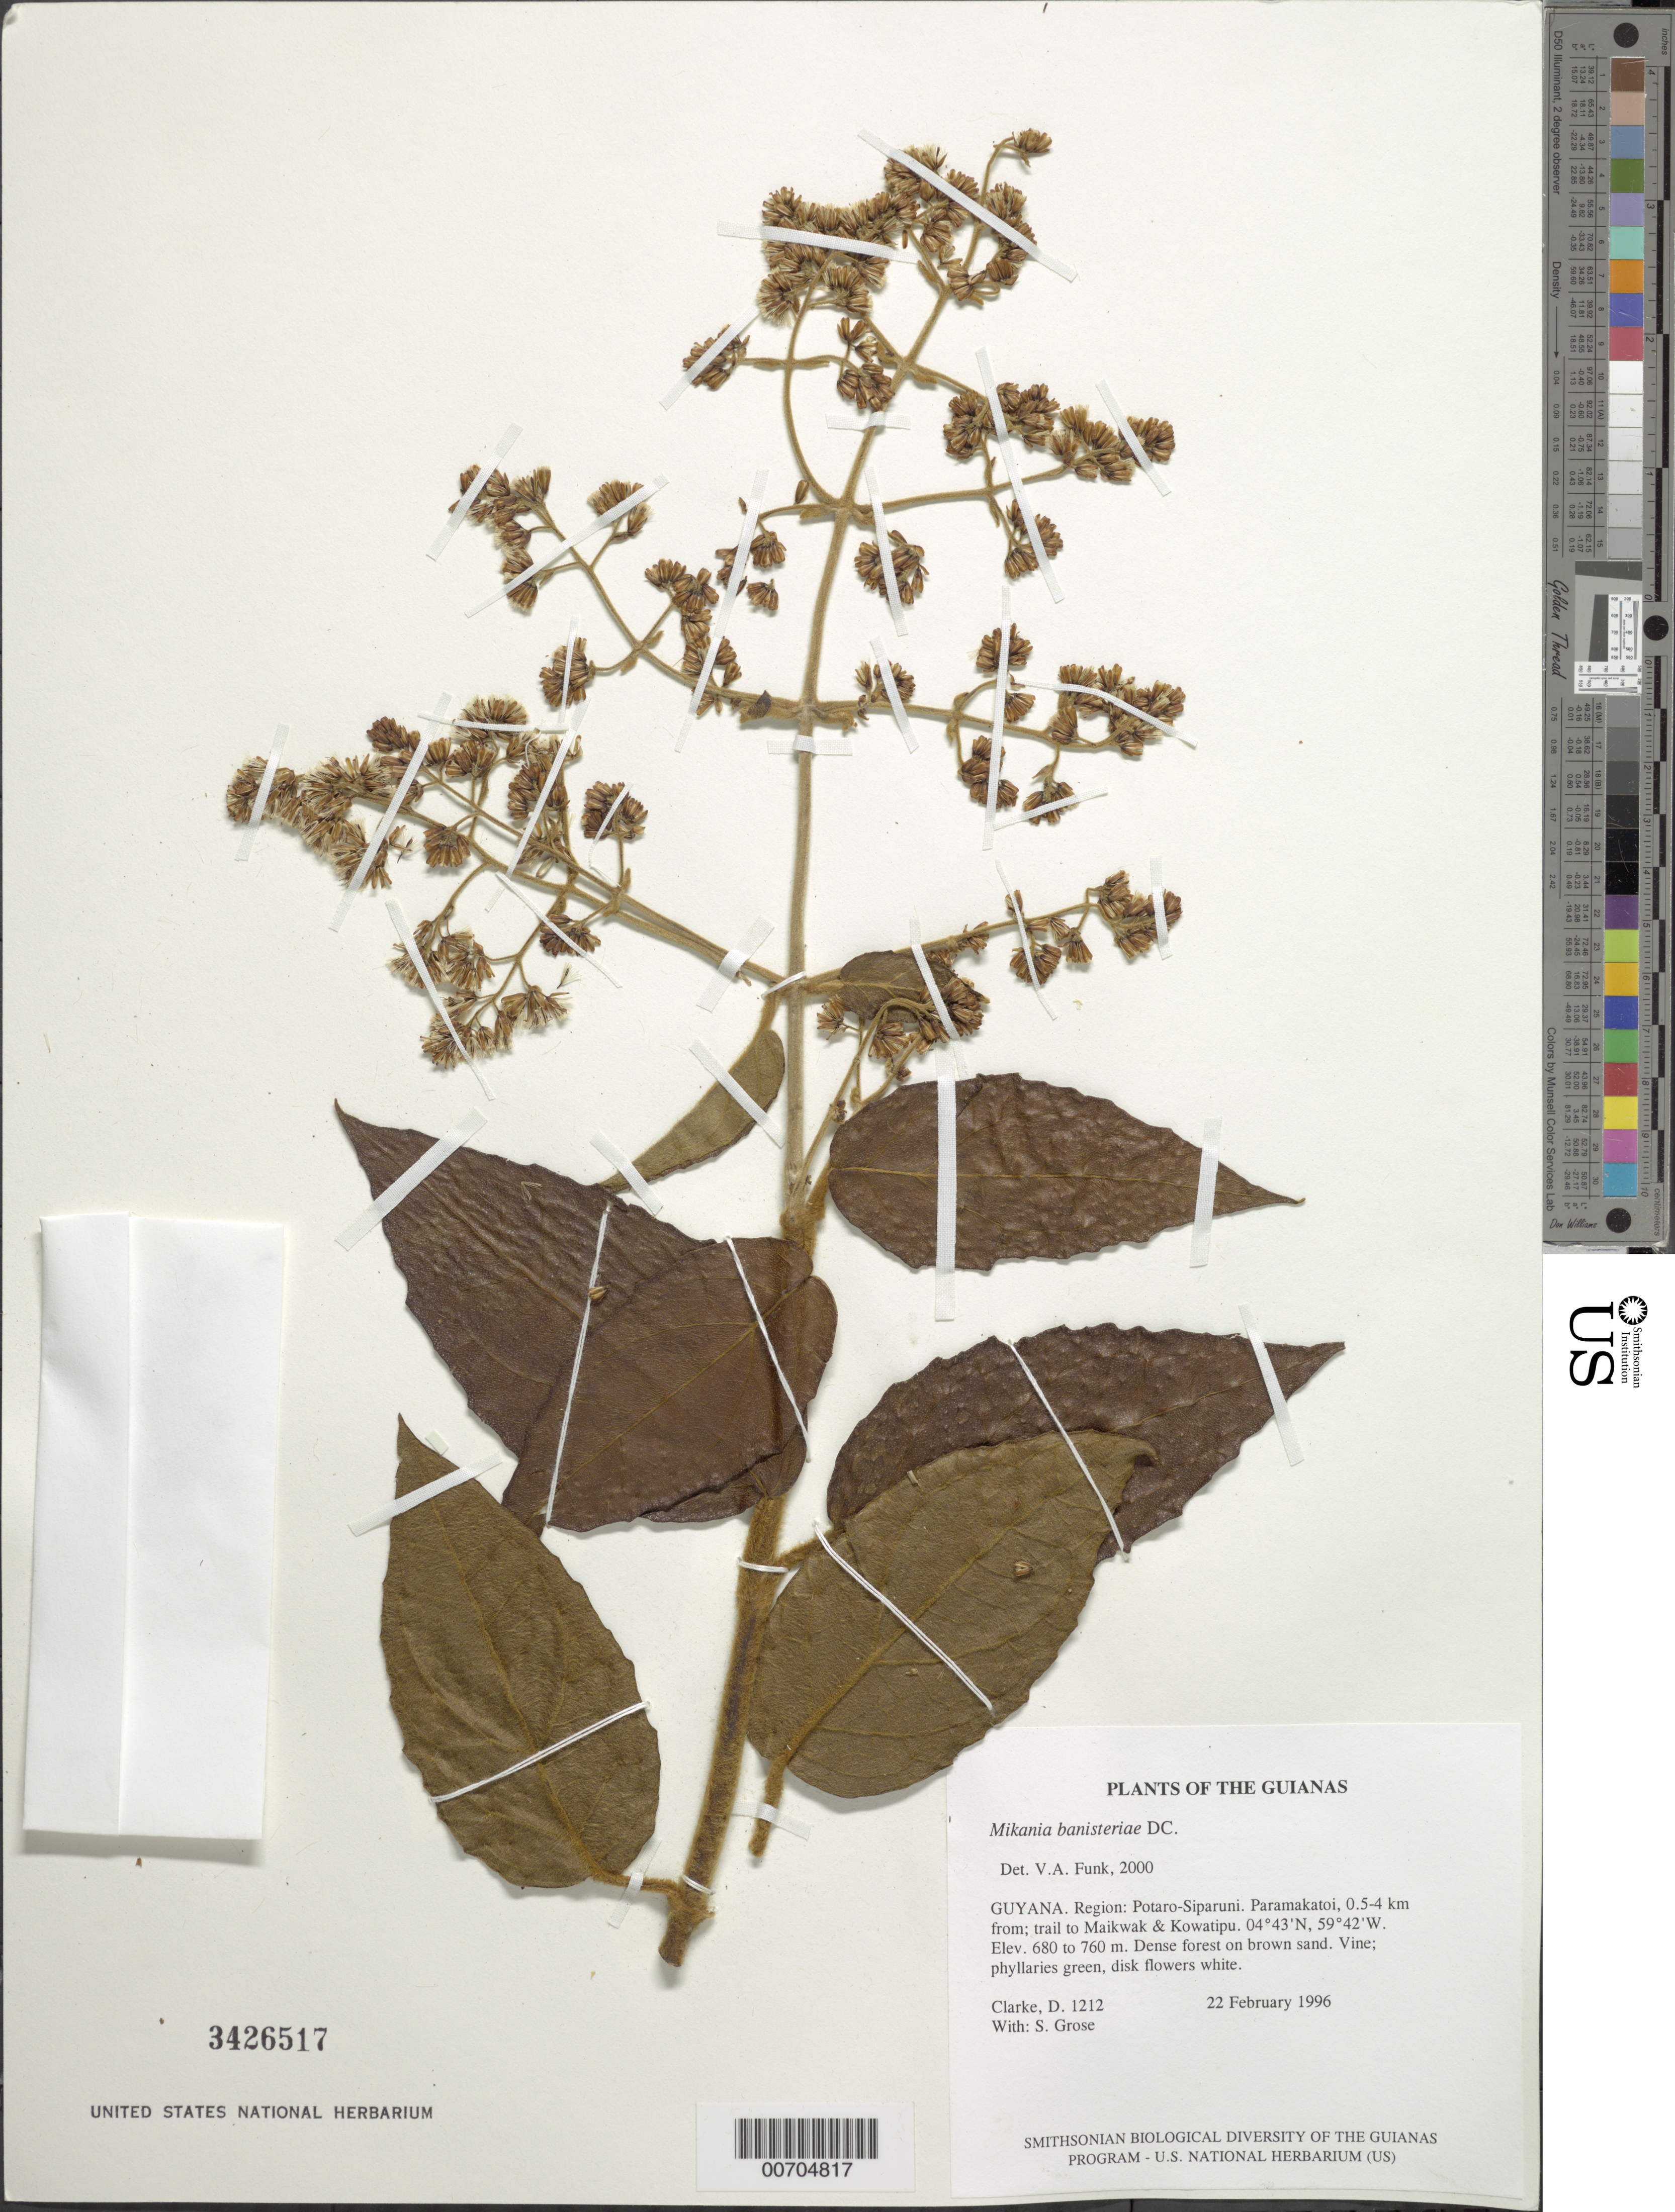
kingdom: Plantae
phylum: Tracheophyta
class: Magnoliopsida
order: Asterales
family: Asteraceae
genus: Mikania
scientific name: Mikania banisteriae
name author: DC.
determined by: Funk, Vicki A., (BOT), Smithsonian Institution - National Museum of Natural History (UNITED STATES)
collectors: H. D. Clarke & S. Grose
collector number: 1212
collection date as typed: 22 February 1996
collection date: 1996-02-22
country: Guyana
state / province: Potaro-Siparuni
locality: Paramakatoi, 0.5-4 km from; trail to Maikwak & Kowatipu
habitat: Dense forest on brown sand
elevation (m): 680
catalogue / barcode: US 3426517